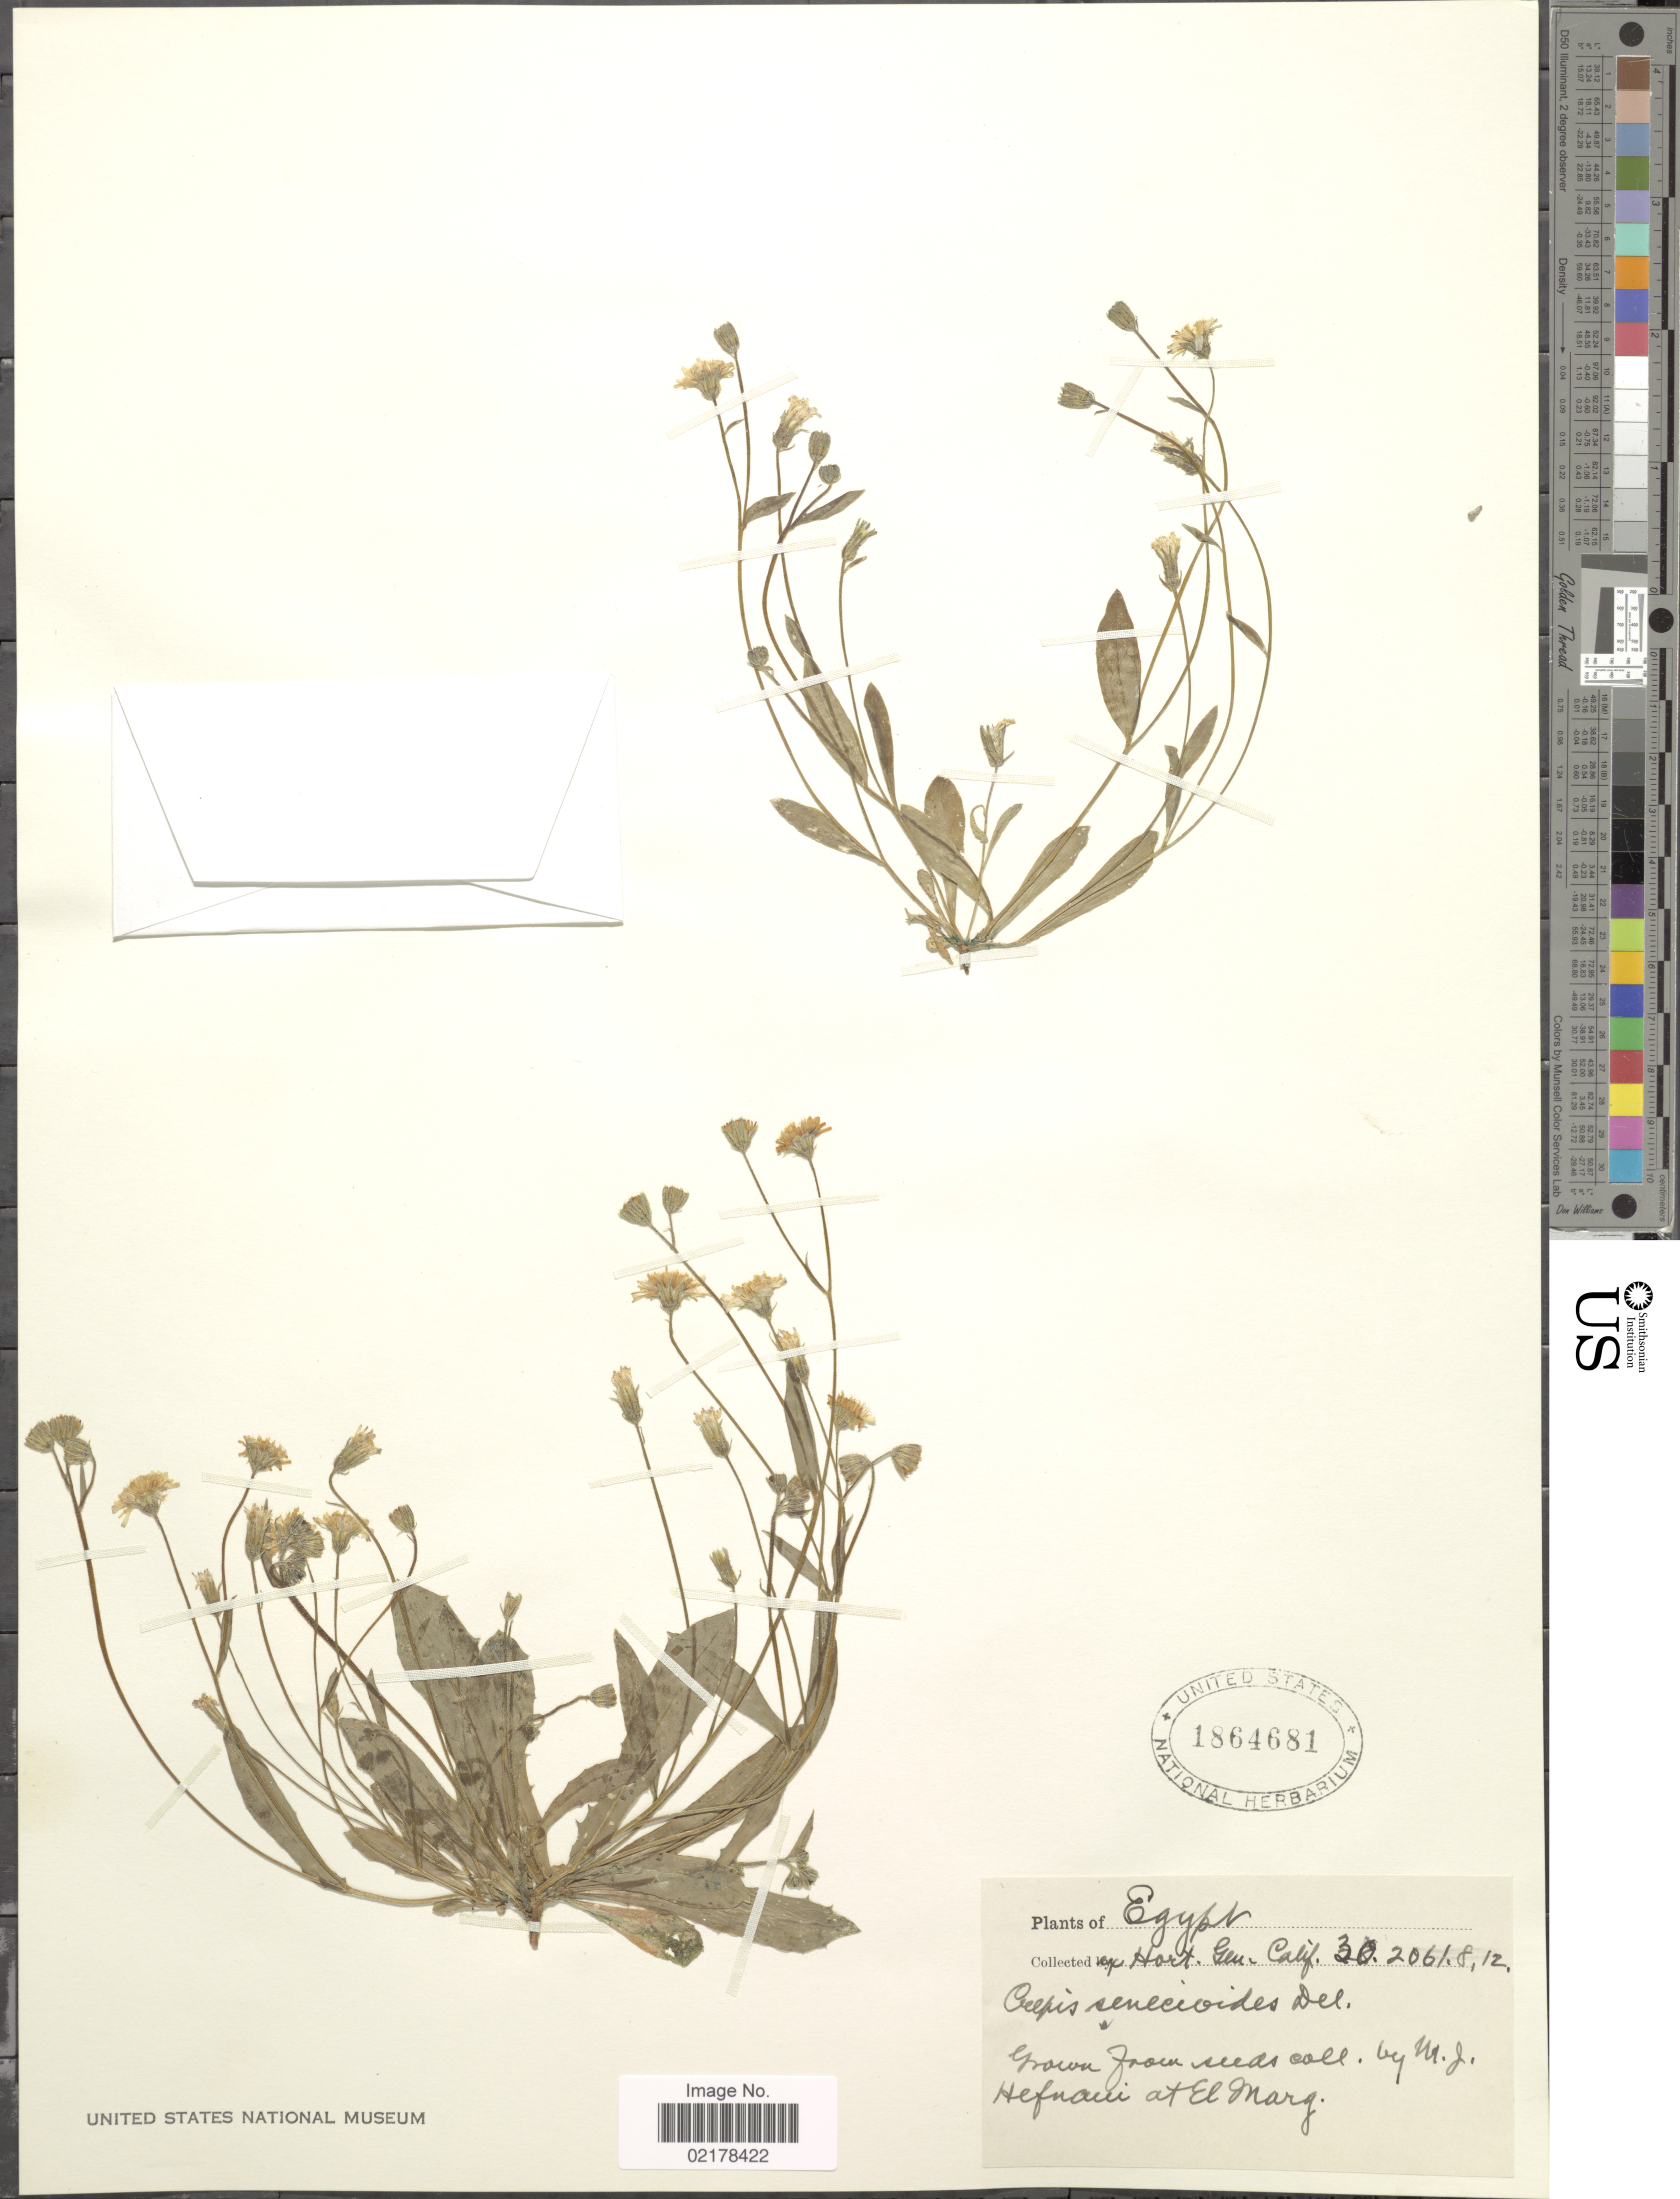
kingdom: Plantae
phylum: Tracheophyta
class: Magnoliopsida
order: Asterales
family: Asteraceae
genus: Crepis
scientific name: Crepis senecioides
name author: Delile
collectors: M. Hefnaui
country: Egypt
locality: El Marg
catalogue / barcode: US 1864681